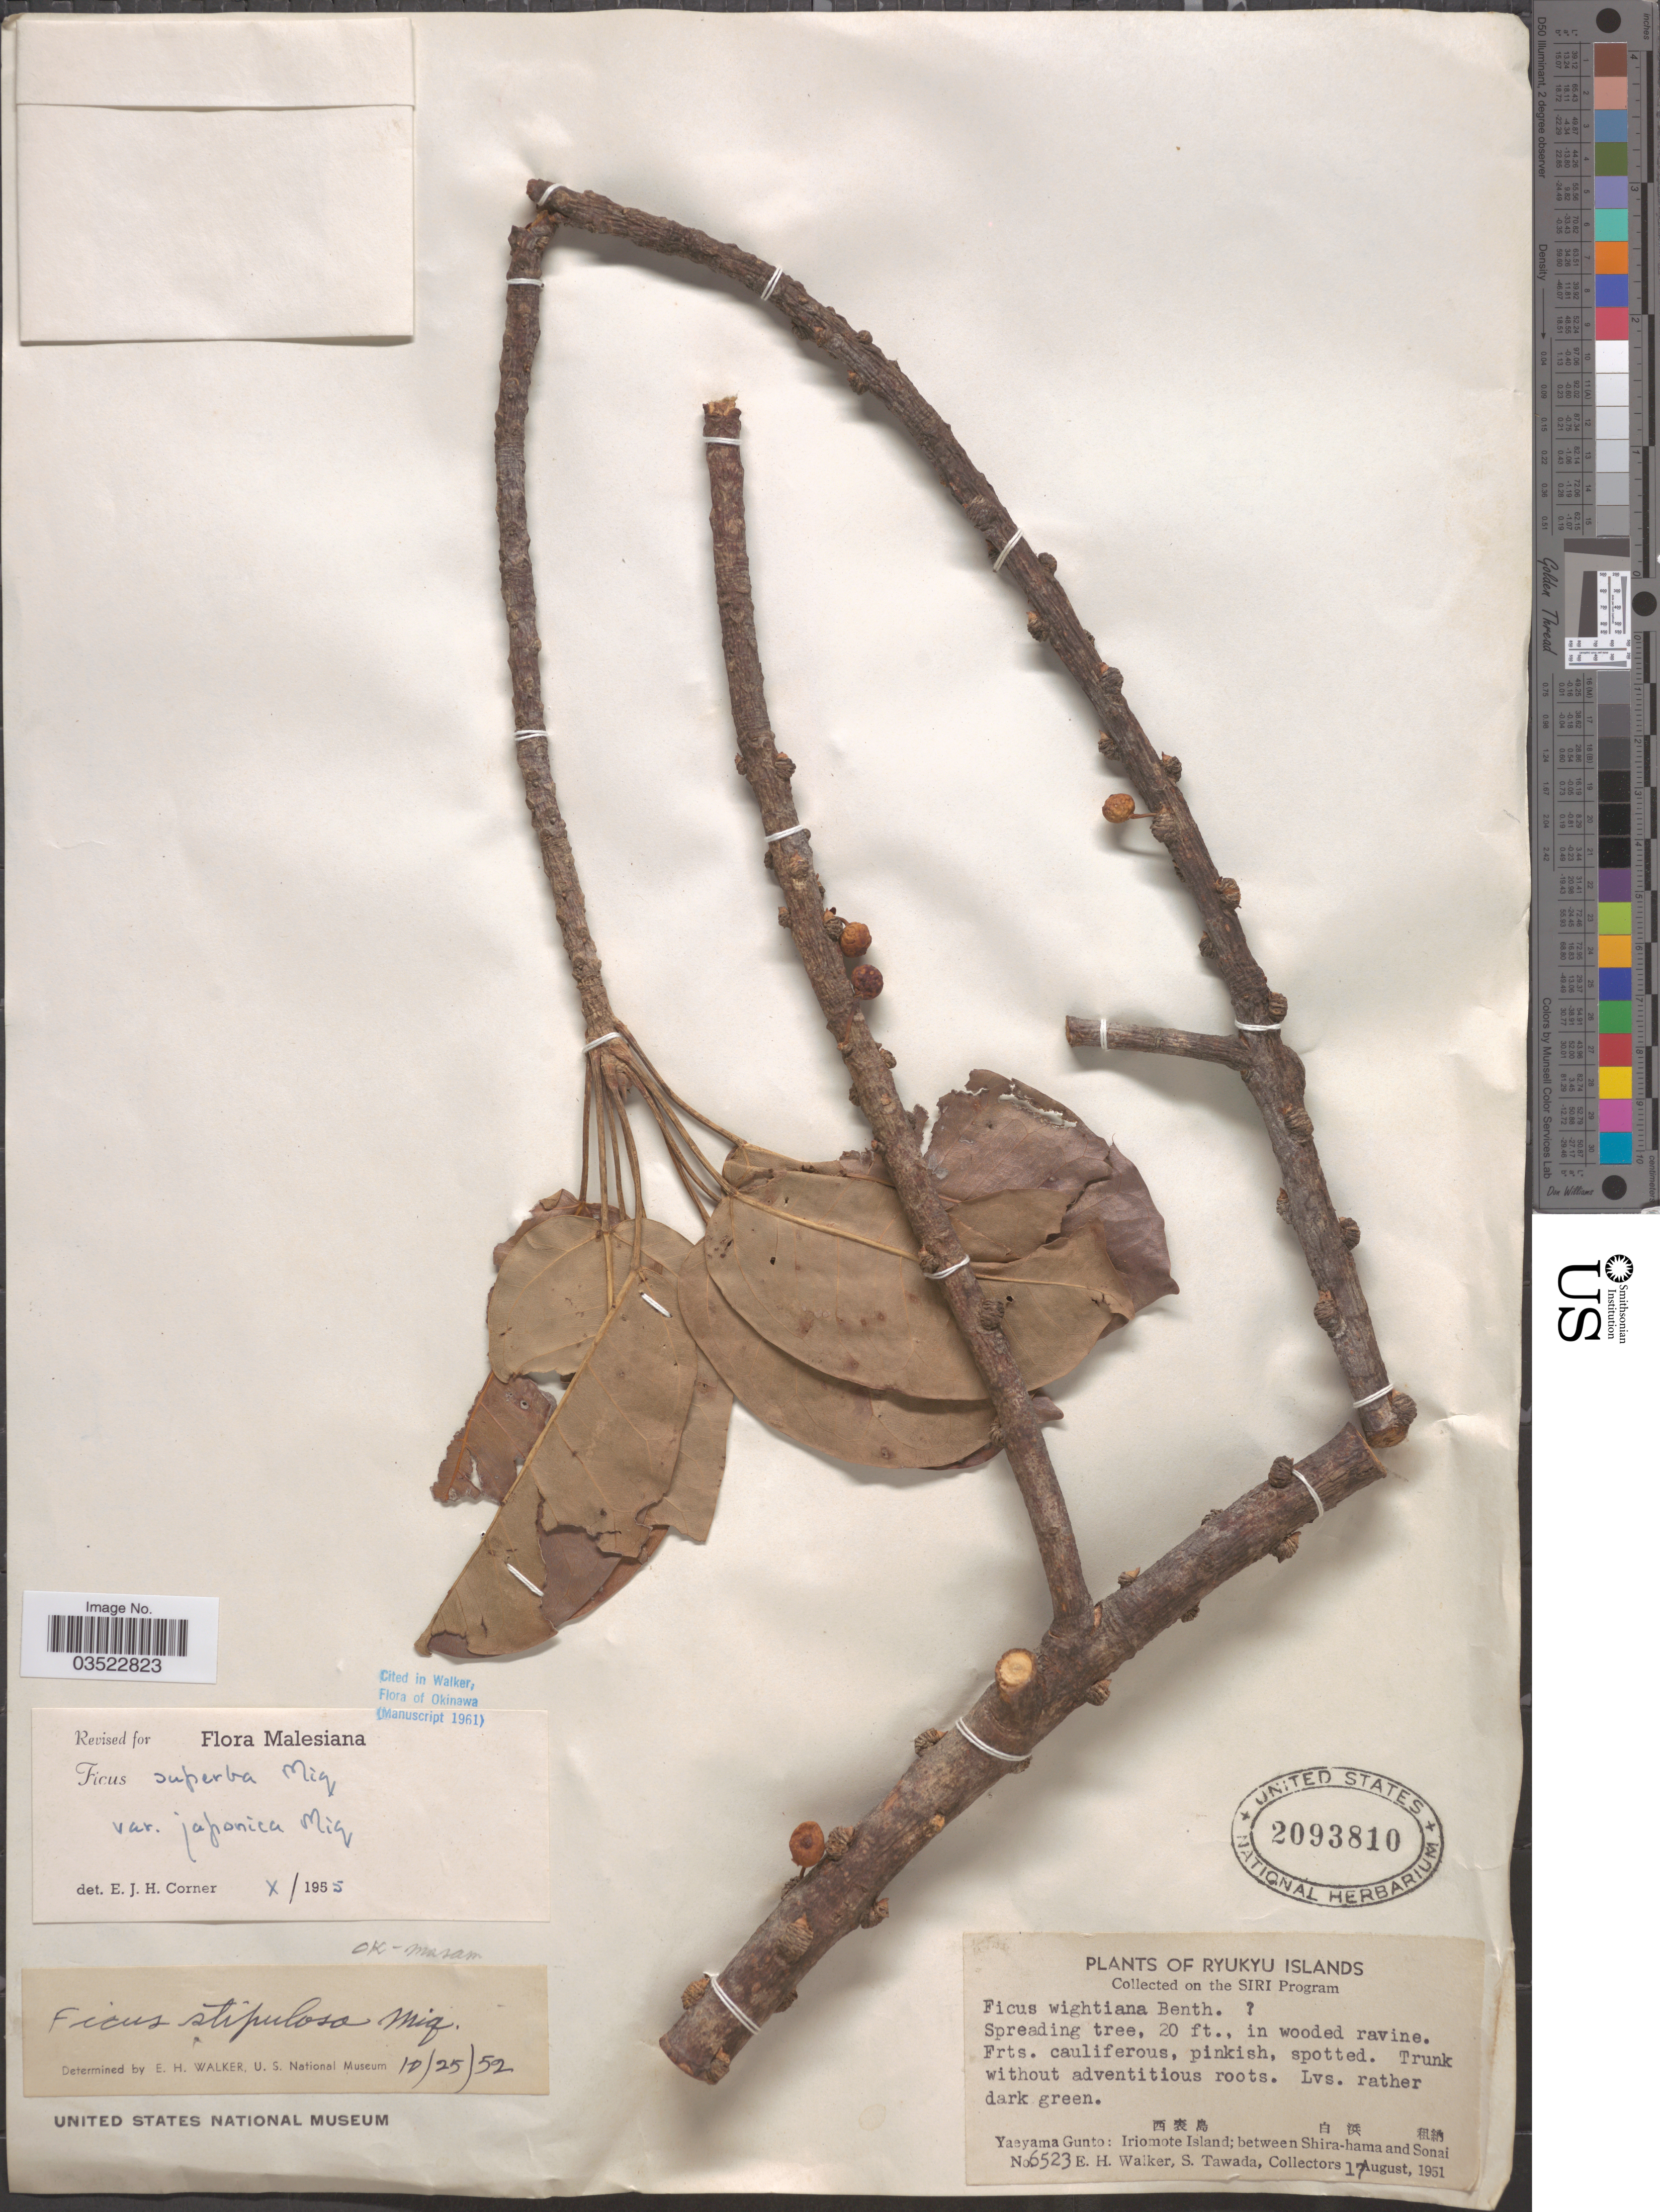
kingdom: Plantae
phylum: Tracheophyta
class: Magnoliopsida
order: Rosales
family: Moraceae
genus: Ficus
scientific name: Ficus superba var. japonica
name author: Miq.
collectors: E. H. Walker & S. Tawada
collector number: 6523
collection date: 1951-08-17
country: Japan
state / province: Okinawa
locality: Ryukyu Islands. [Foreign script] Yaeyama Gunta: Iriomote Island; between Shira-hama and Sonai.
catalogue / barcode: US 2093810